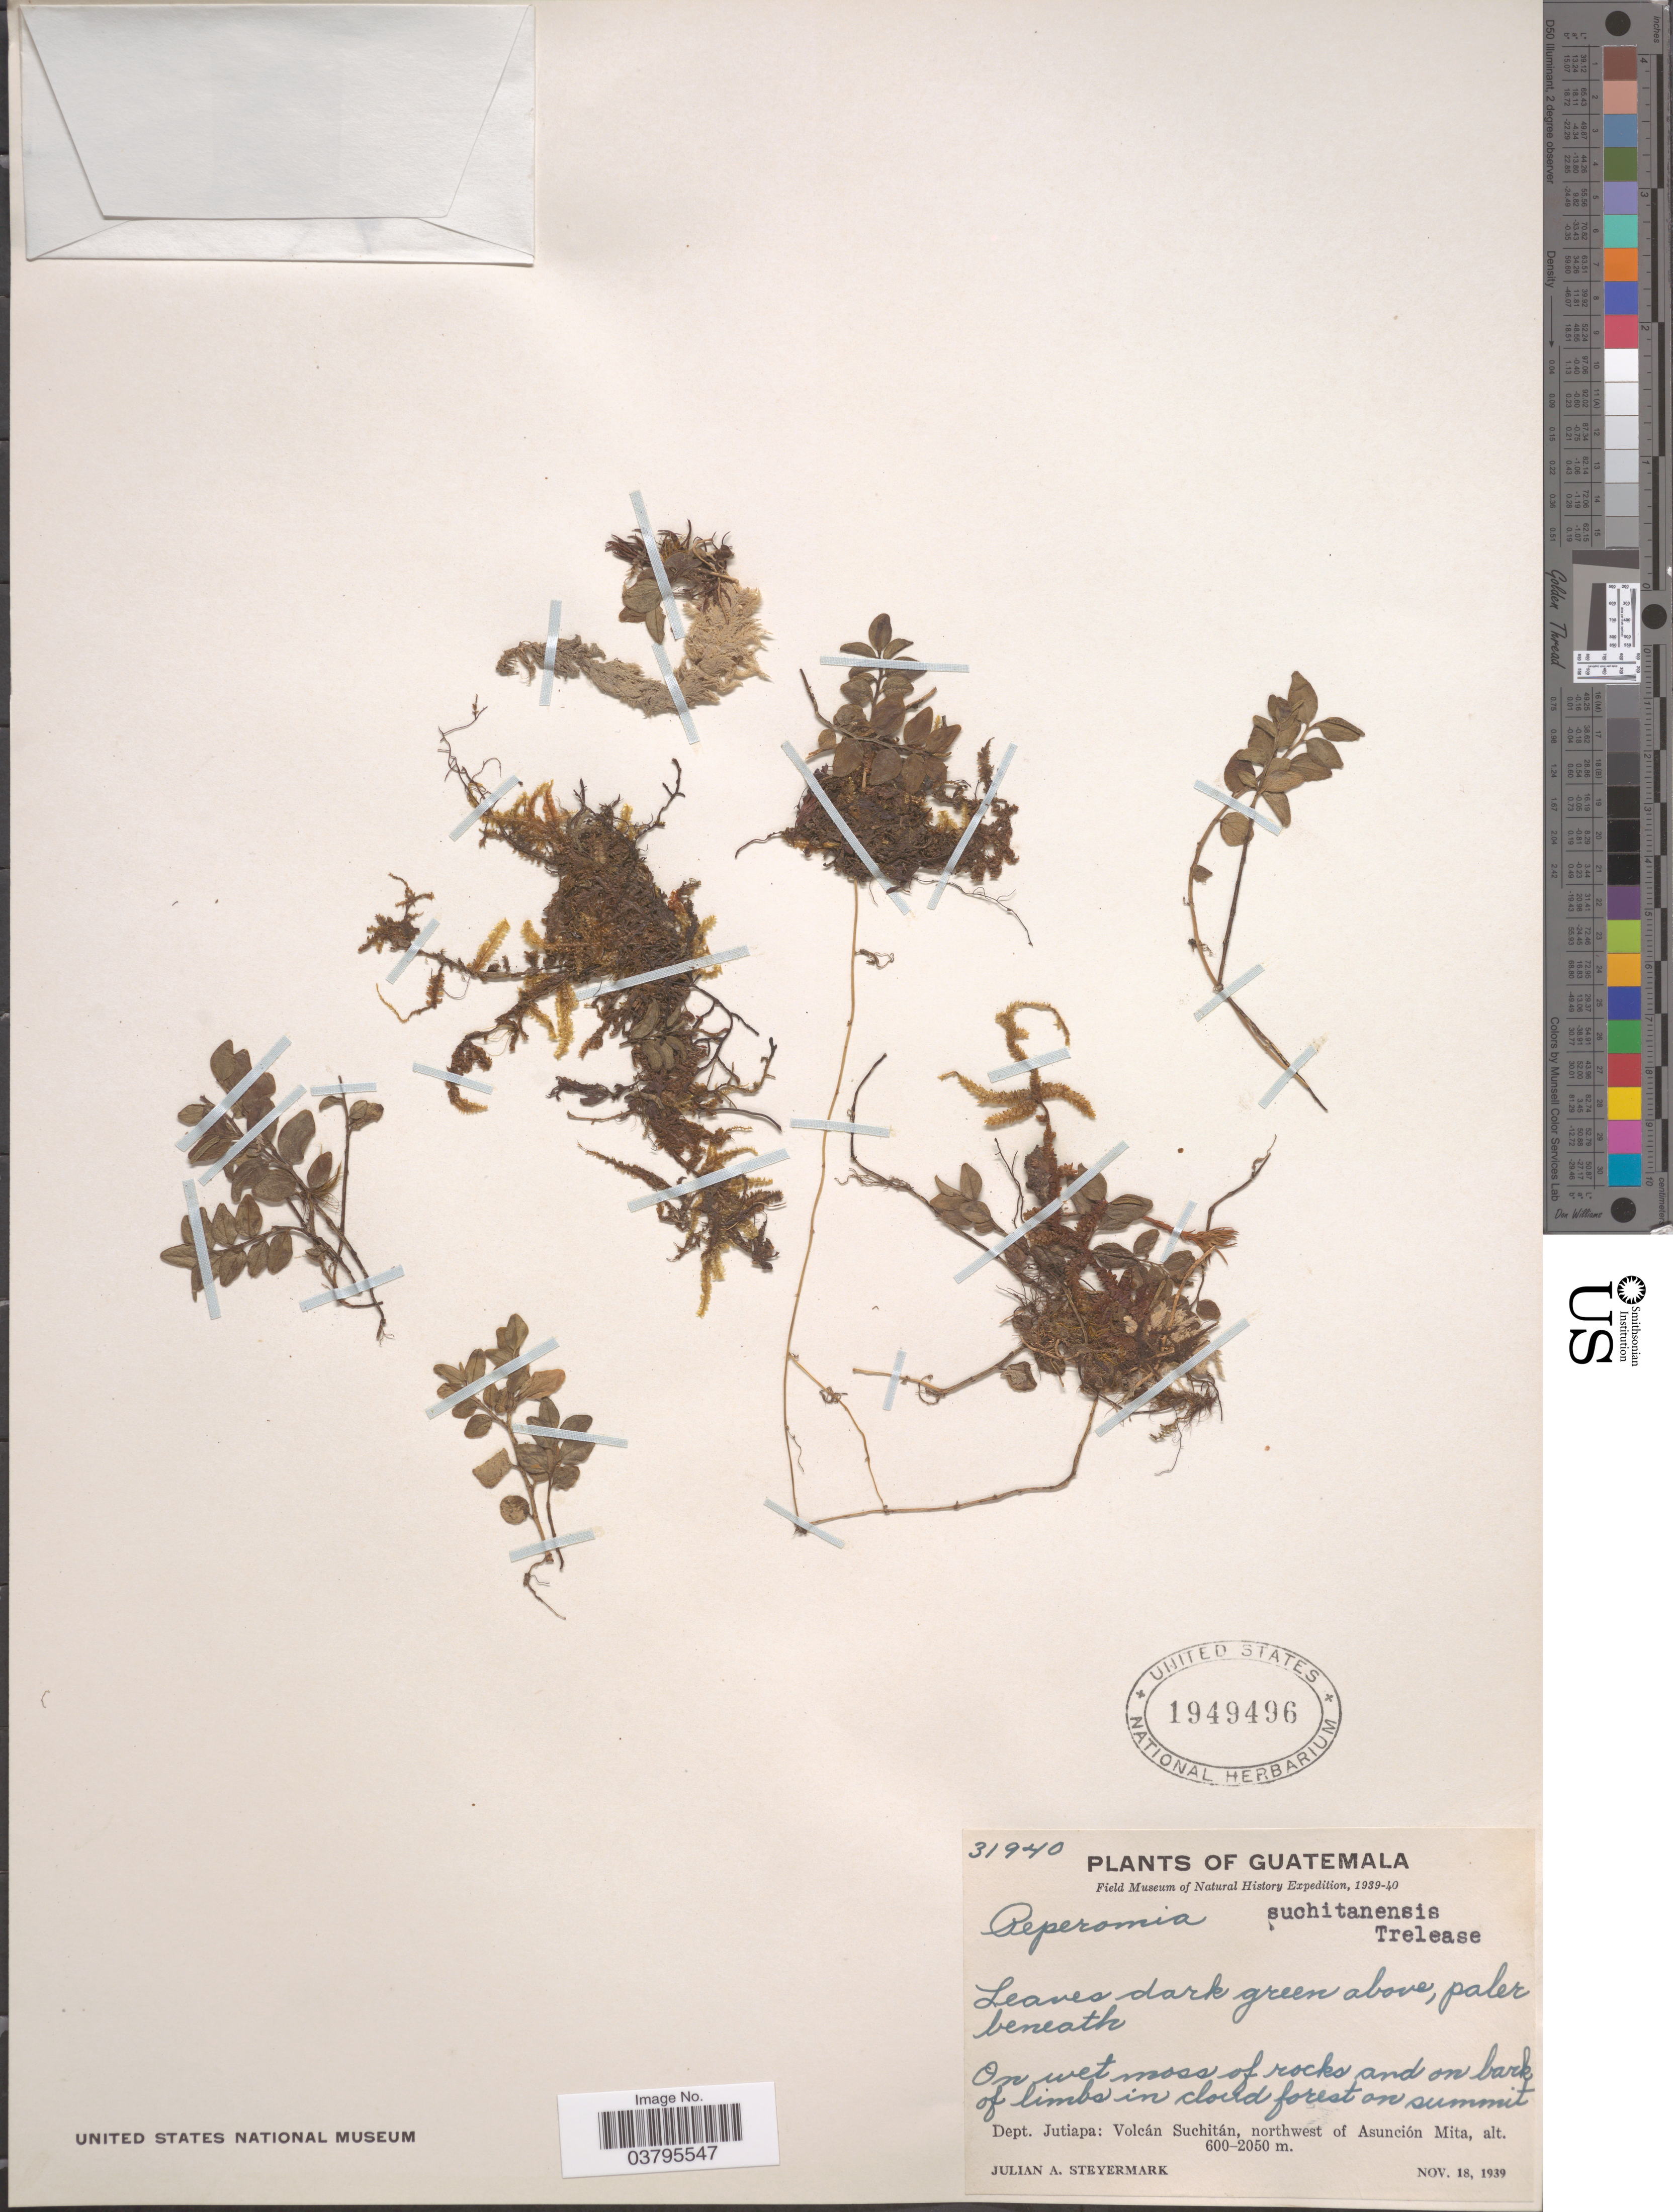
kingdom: Plantae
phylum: Tracheophyta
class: Magnoliopsida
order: Piperales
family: Piperaceae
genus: Peperomia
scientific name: Peperomia suchitanensis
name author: Trel. in Standl.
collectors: J. Steyermark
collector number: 31940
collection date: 1939-11-18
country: Guatemala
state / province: Jutiapa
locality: Dept. Jutiapa: Volcán Suchitán, northwest of Asunción Mita.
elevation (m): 600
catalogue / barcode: US 1949496